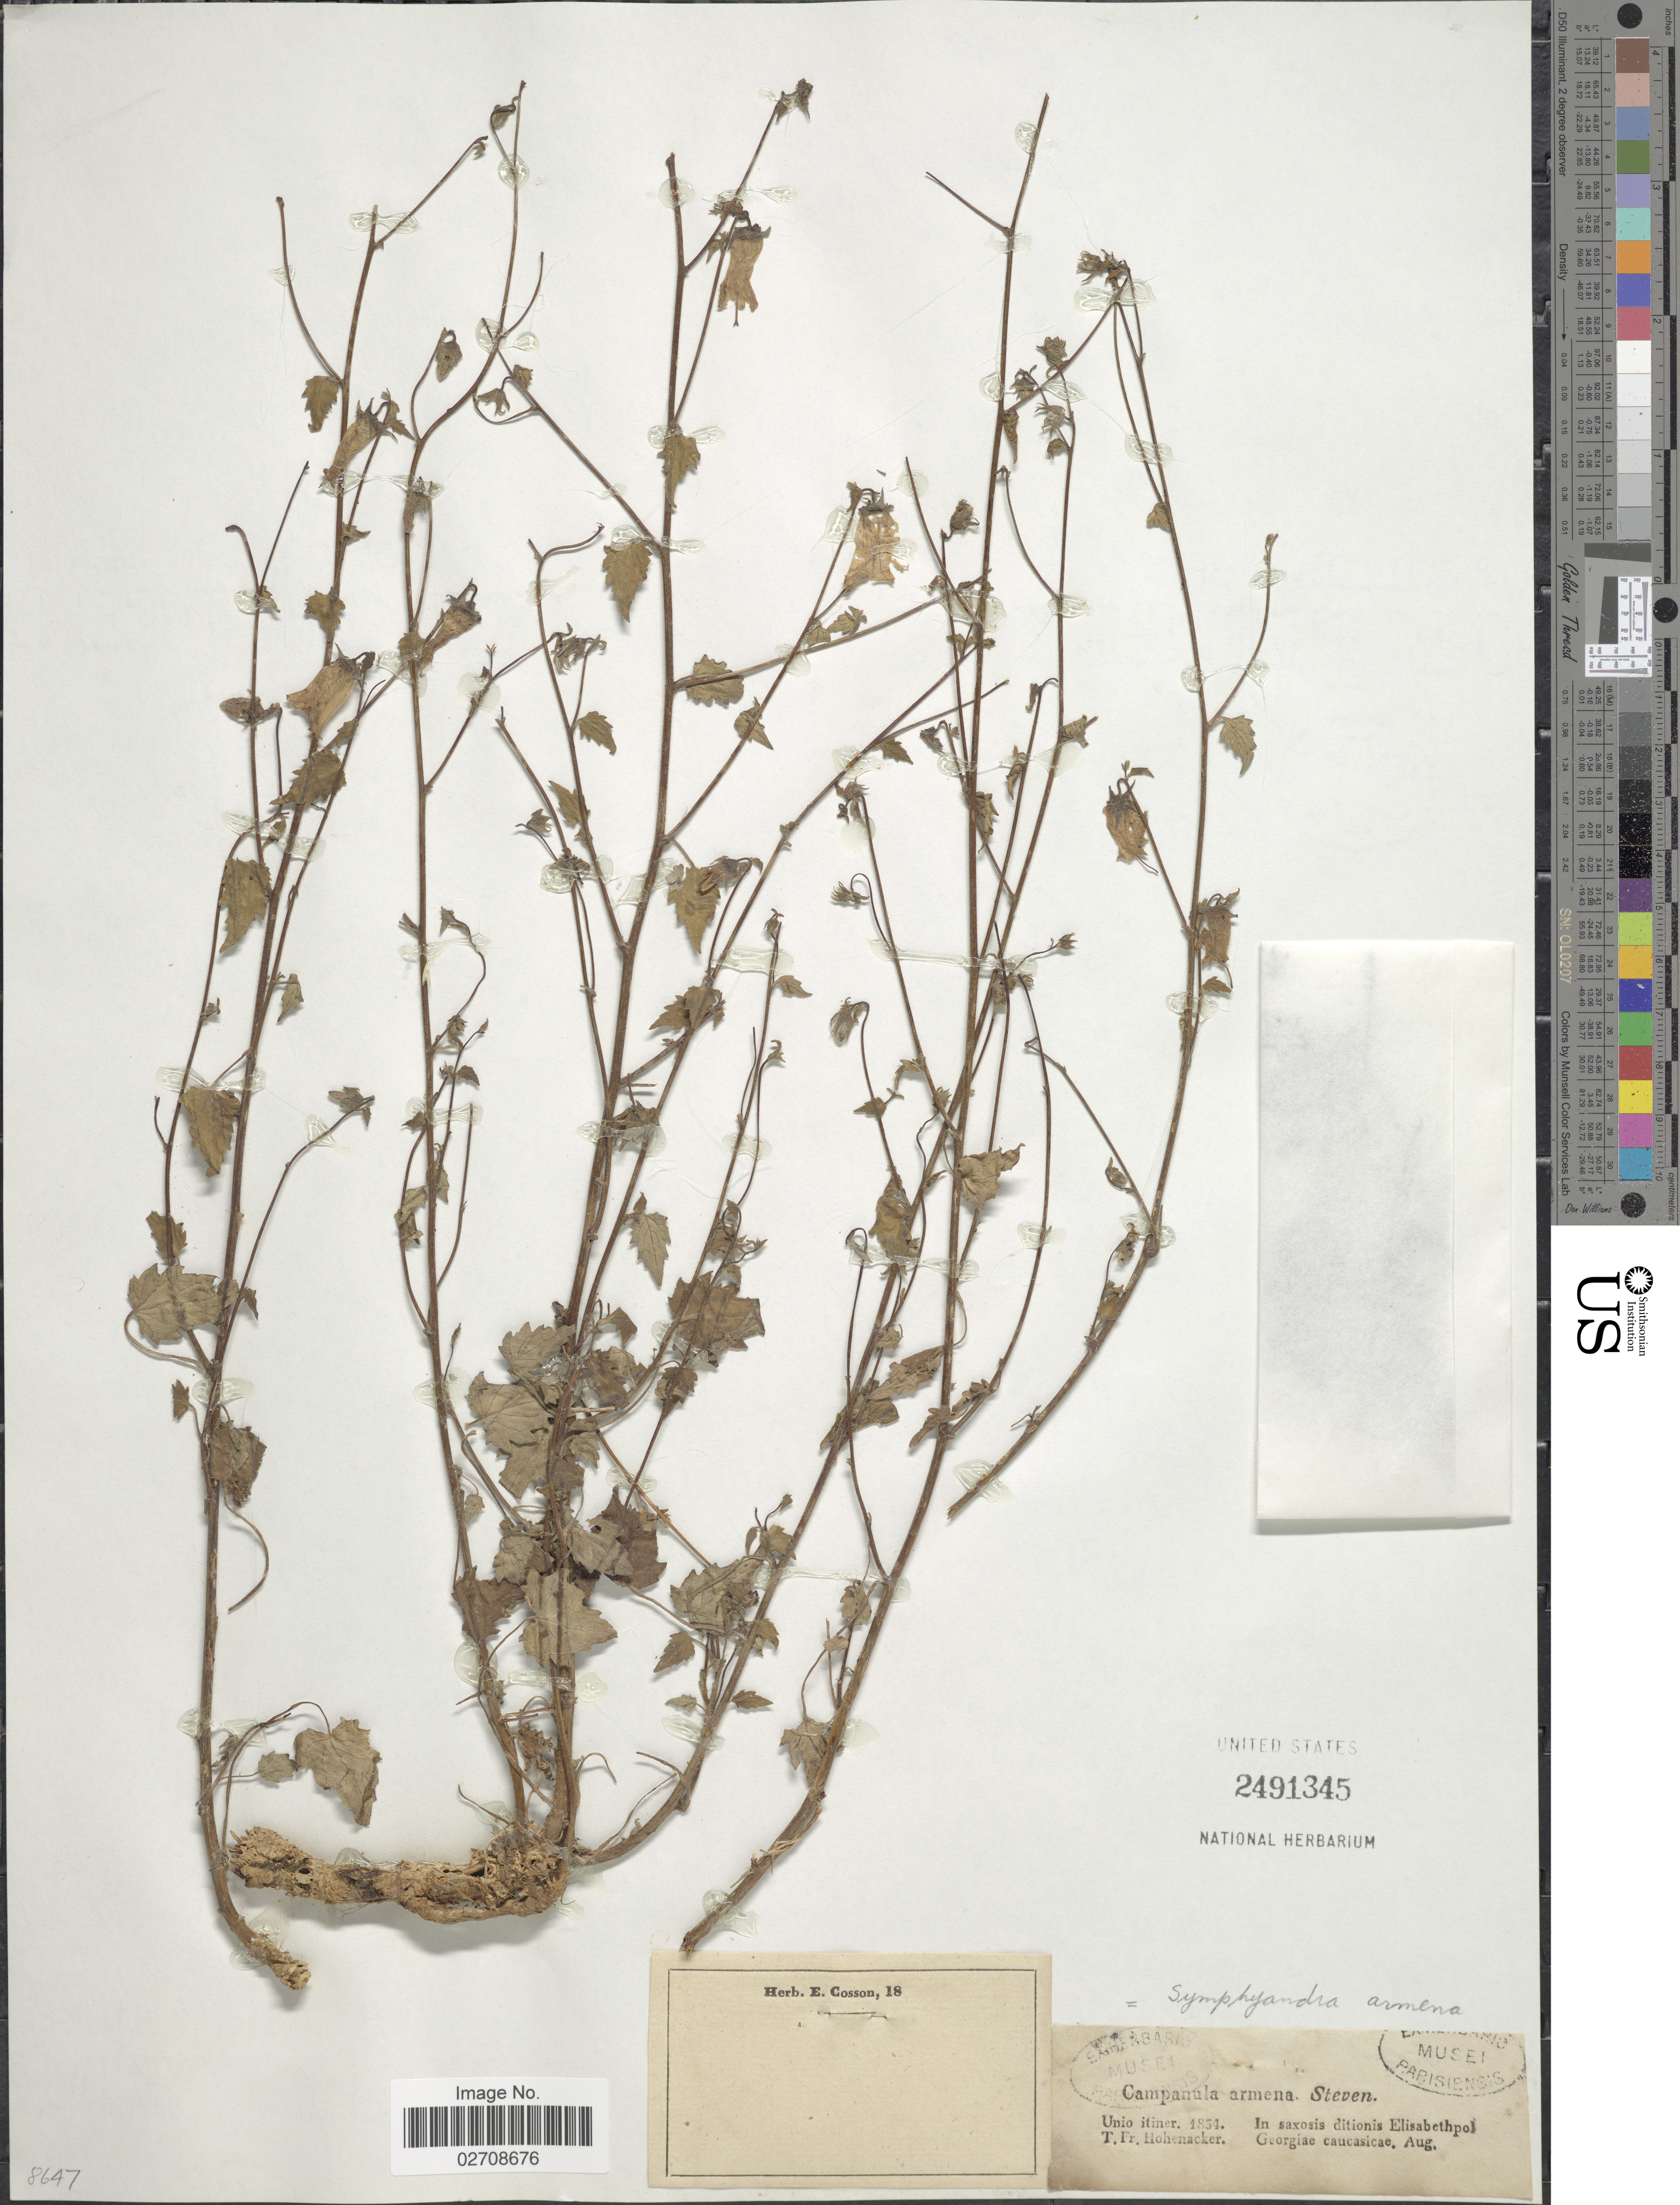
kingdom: Plantae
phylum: Tracheophyta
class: Magnoliopsida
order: Asterales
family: Campanulaceae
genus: Symphyandra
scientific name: Symphyandra armena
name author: A. DC.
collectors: T. Hohenacker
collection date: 1854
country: Azerbaijan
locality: Unio itiner, In saxosis ditionis Elisabethpol, Georgiae caucasicae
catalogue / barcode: US 2491345